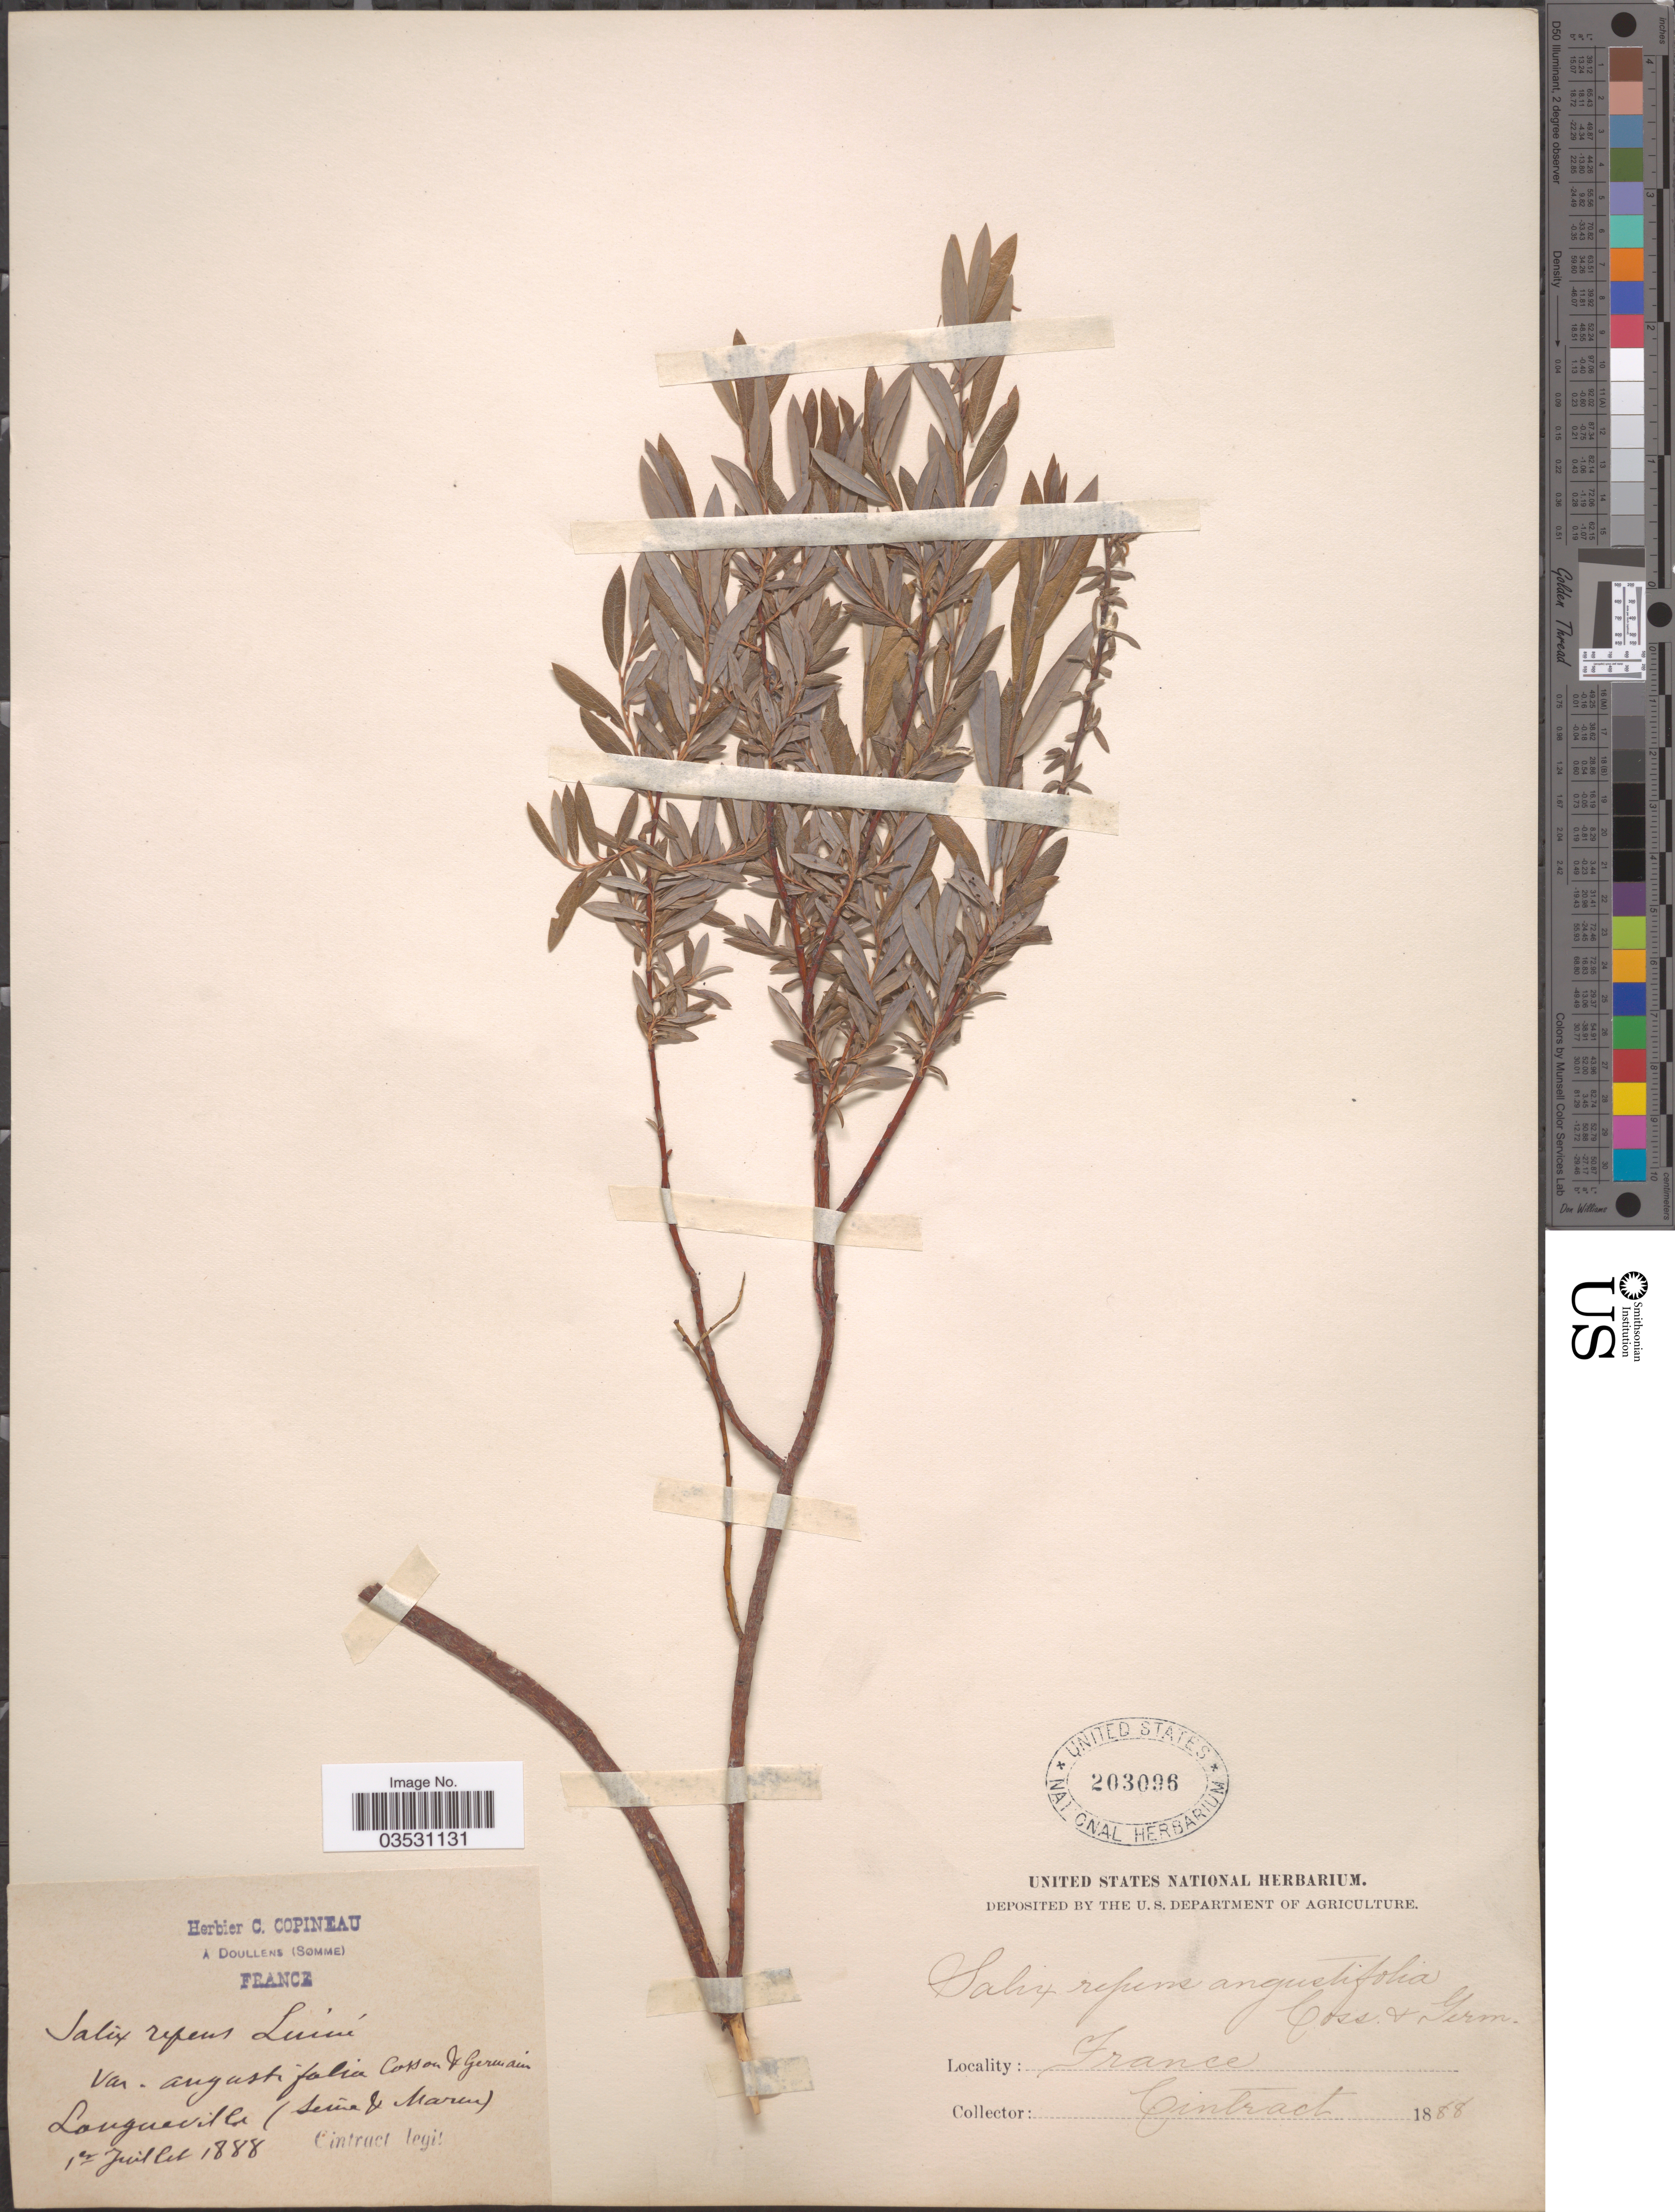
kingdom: Plantae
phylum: Tracheophyta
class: Magnoliopsida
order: Malpighiales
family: Salicaceae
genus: Salix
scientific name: Salix repens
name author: L.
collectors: Cintract, --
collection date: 1888-07-01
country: France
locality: Languevilla (Seine & Marne).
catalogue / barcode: US 203096